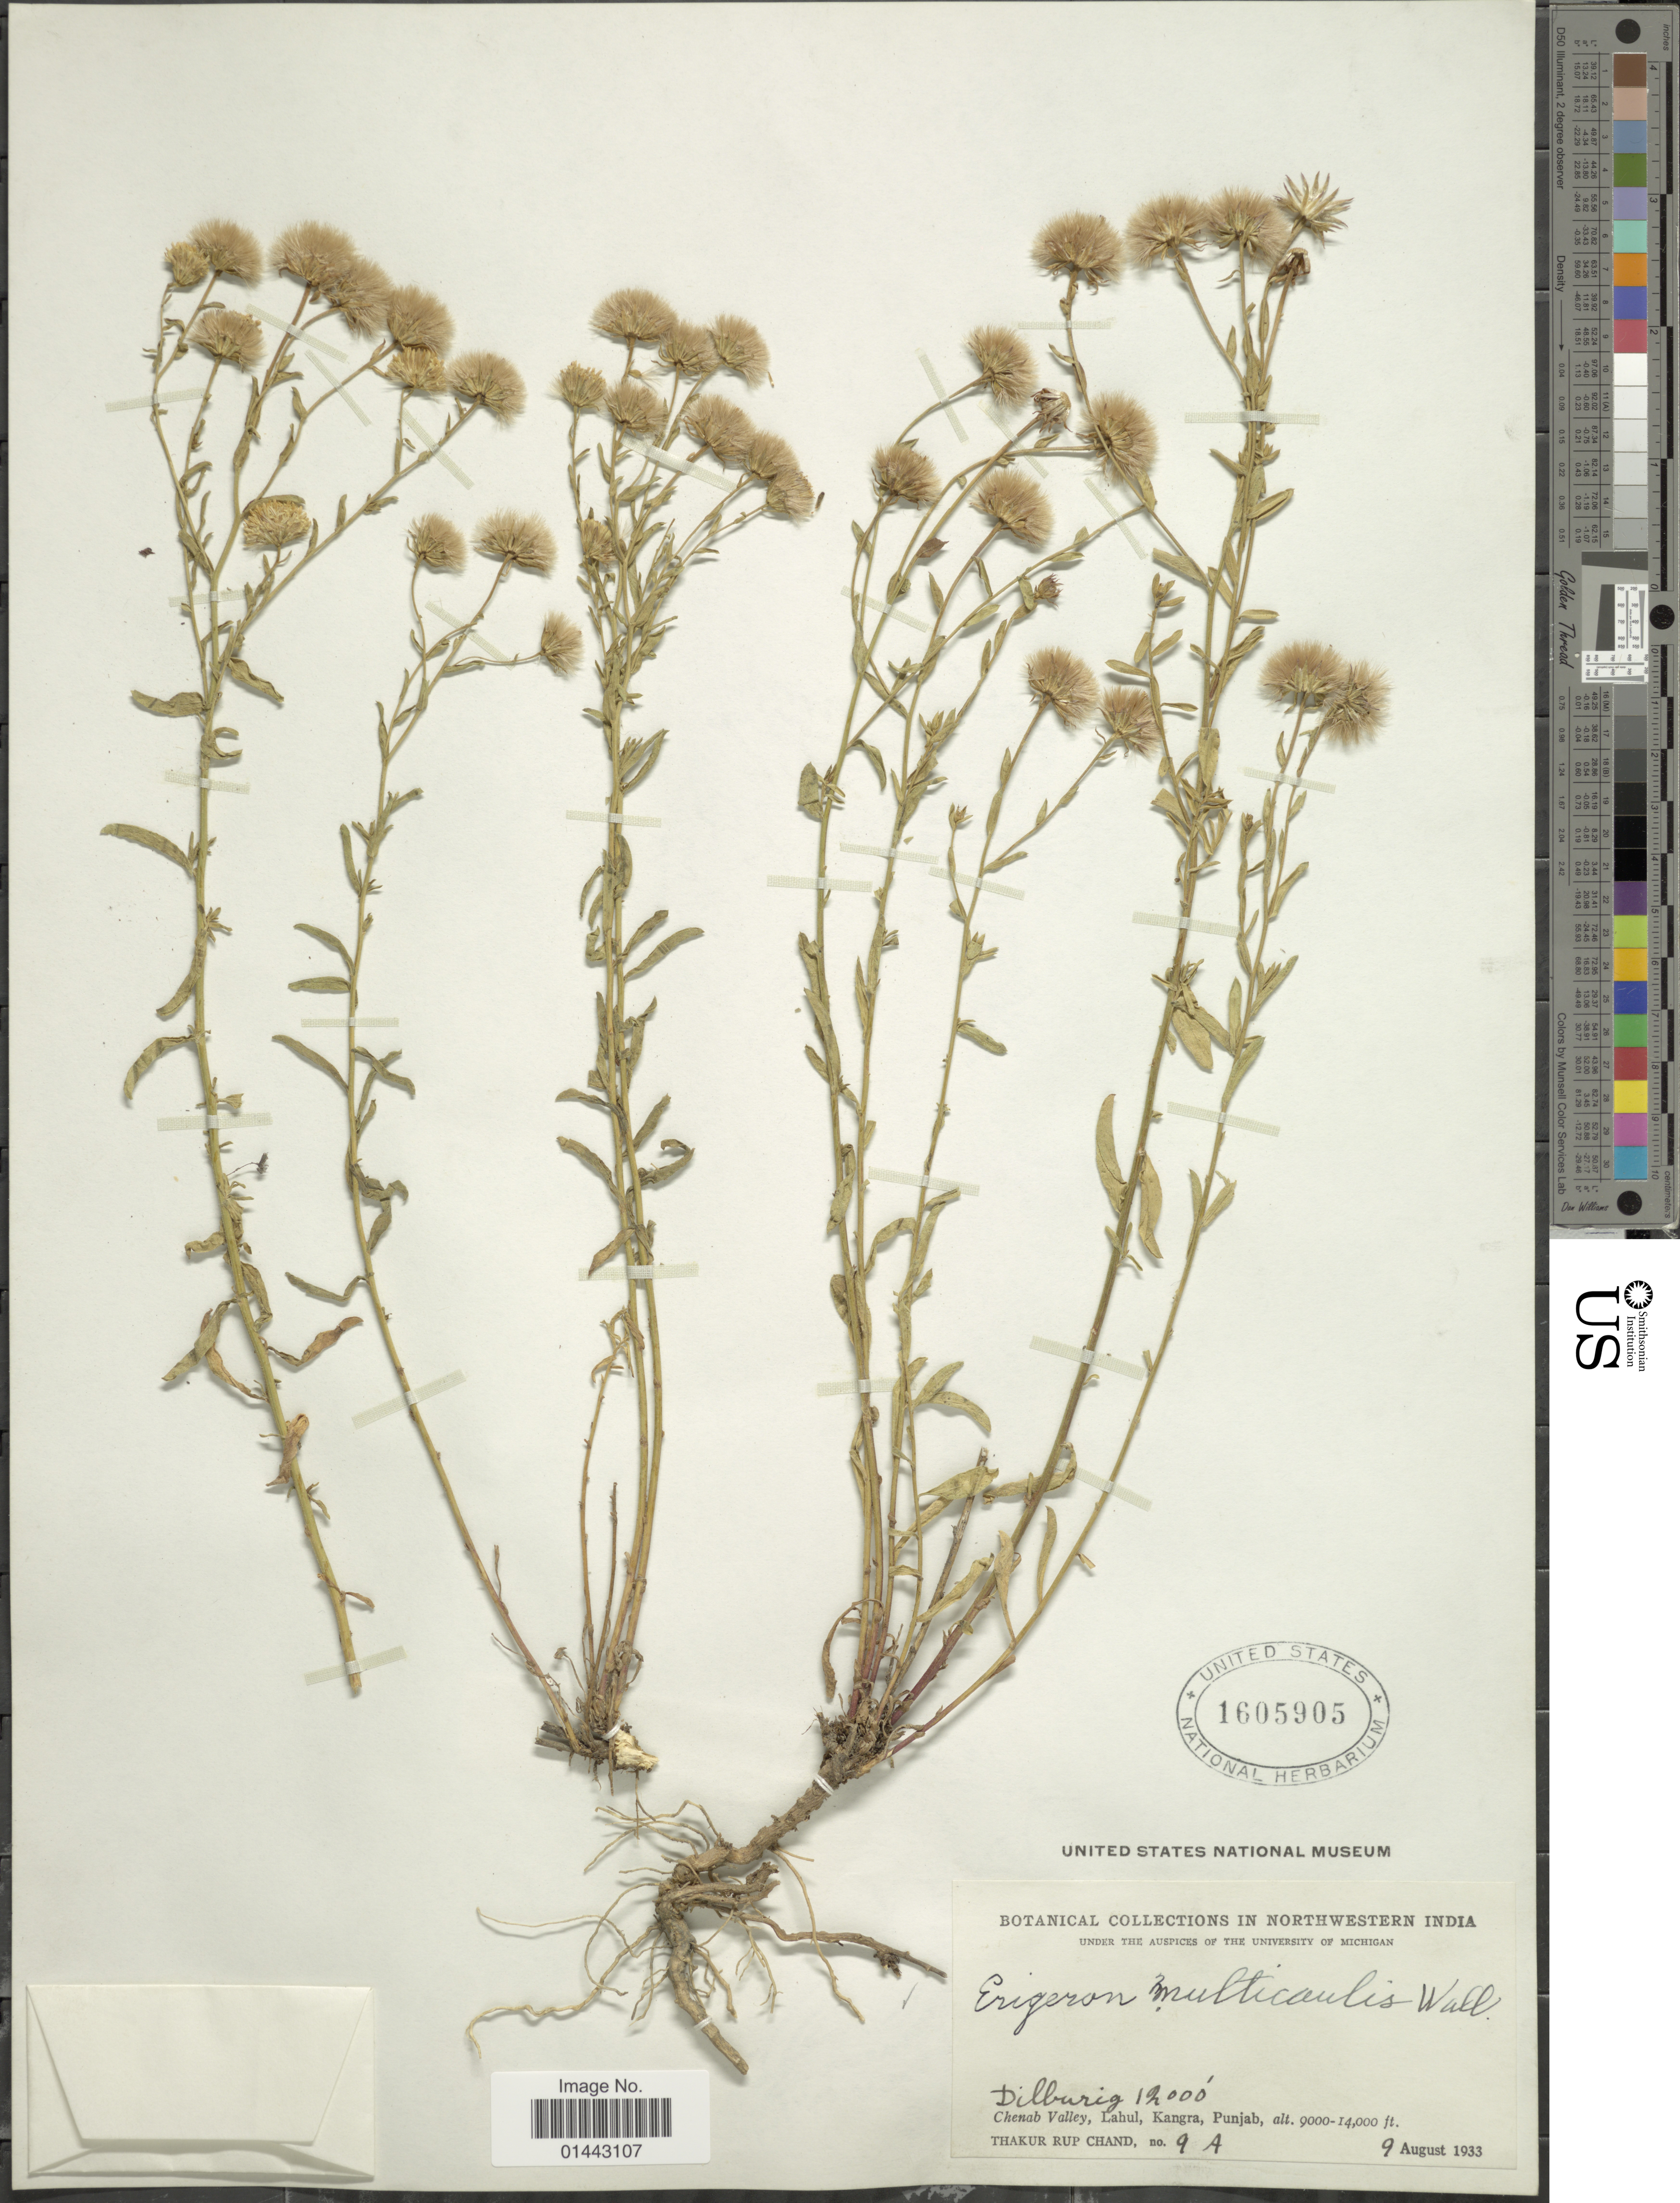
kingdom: Plantae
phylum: Tracheophyta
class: Magnoliopsida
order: Asterales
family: Asteraceae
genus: Erigeron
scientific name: Erigeron multicaulis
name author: Wall. ex DC.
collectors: T. R. Chand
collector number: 9A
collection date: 1933-08-09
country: India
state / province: Himachal Pradesh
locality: Northwestern India, Dilburig, Chenab Valley, Lahul, Kangra.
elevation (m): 2743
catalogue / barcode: US 1605905